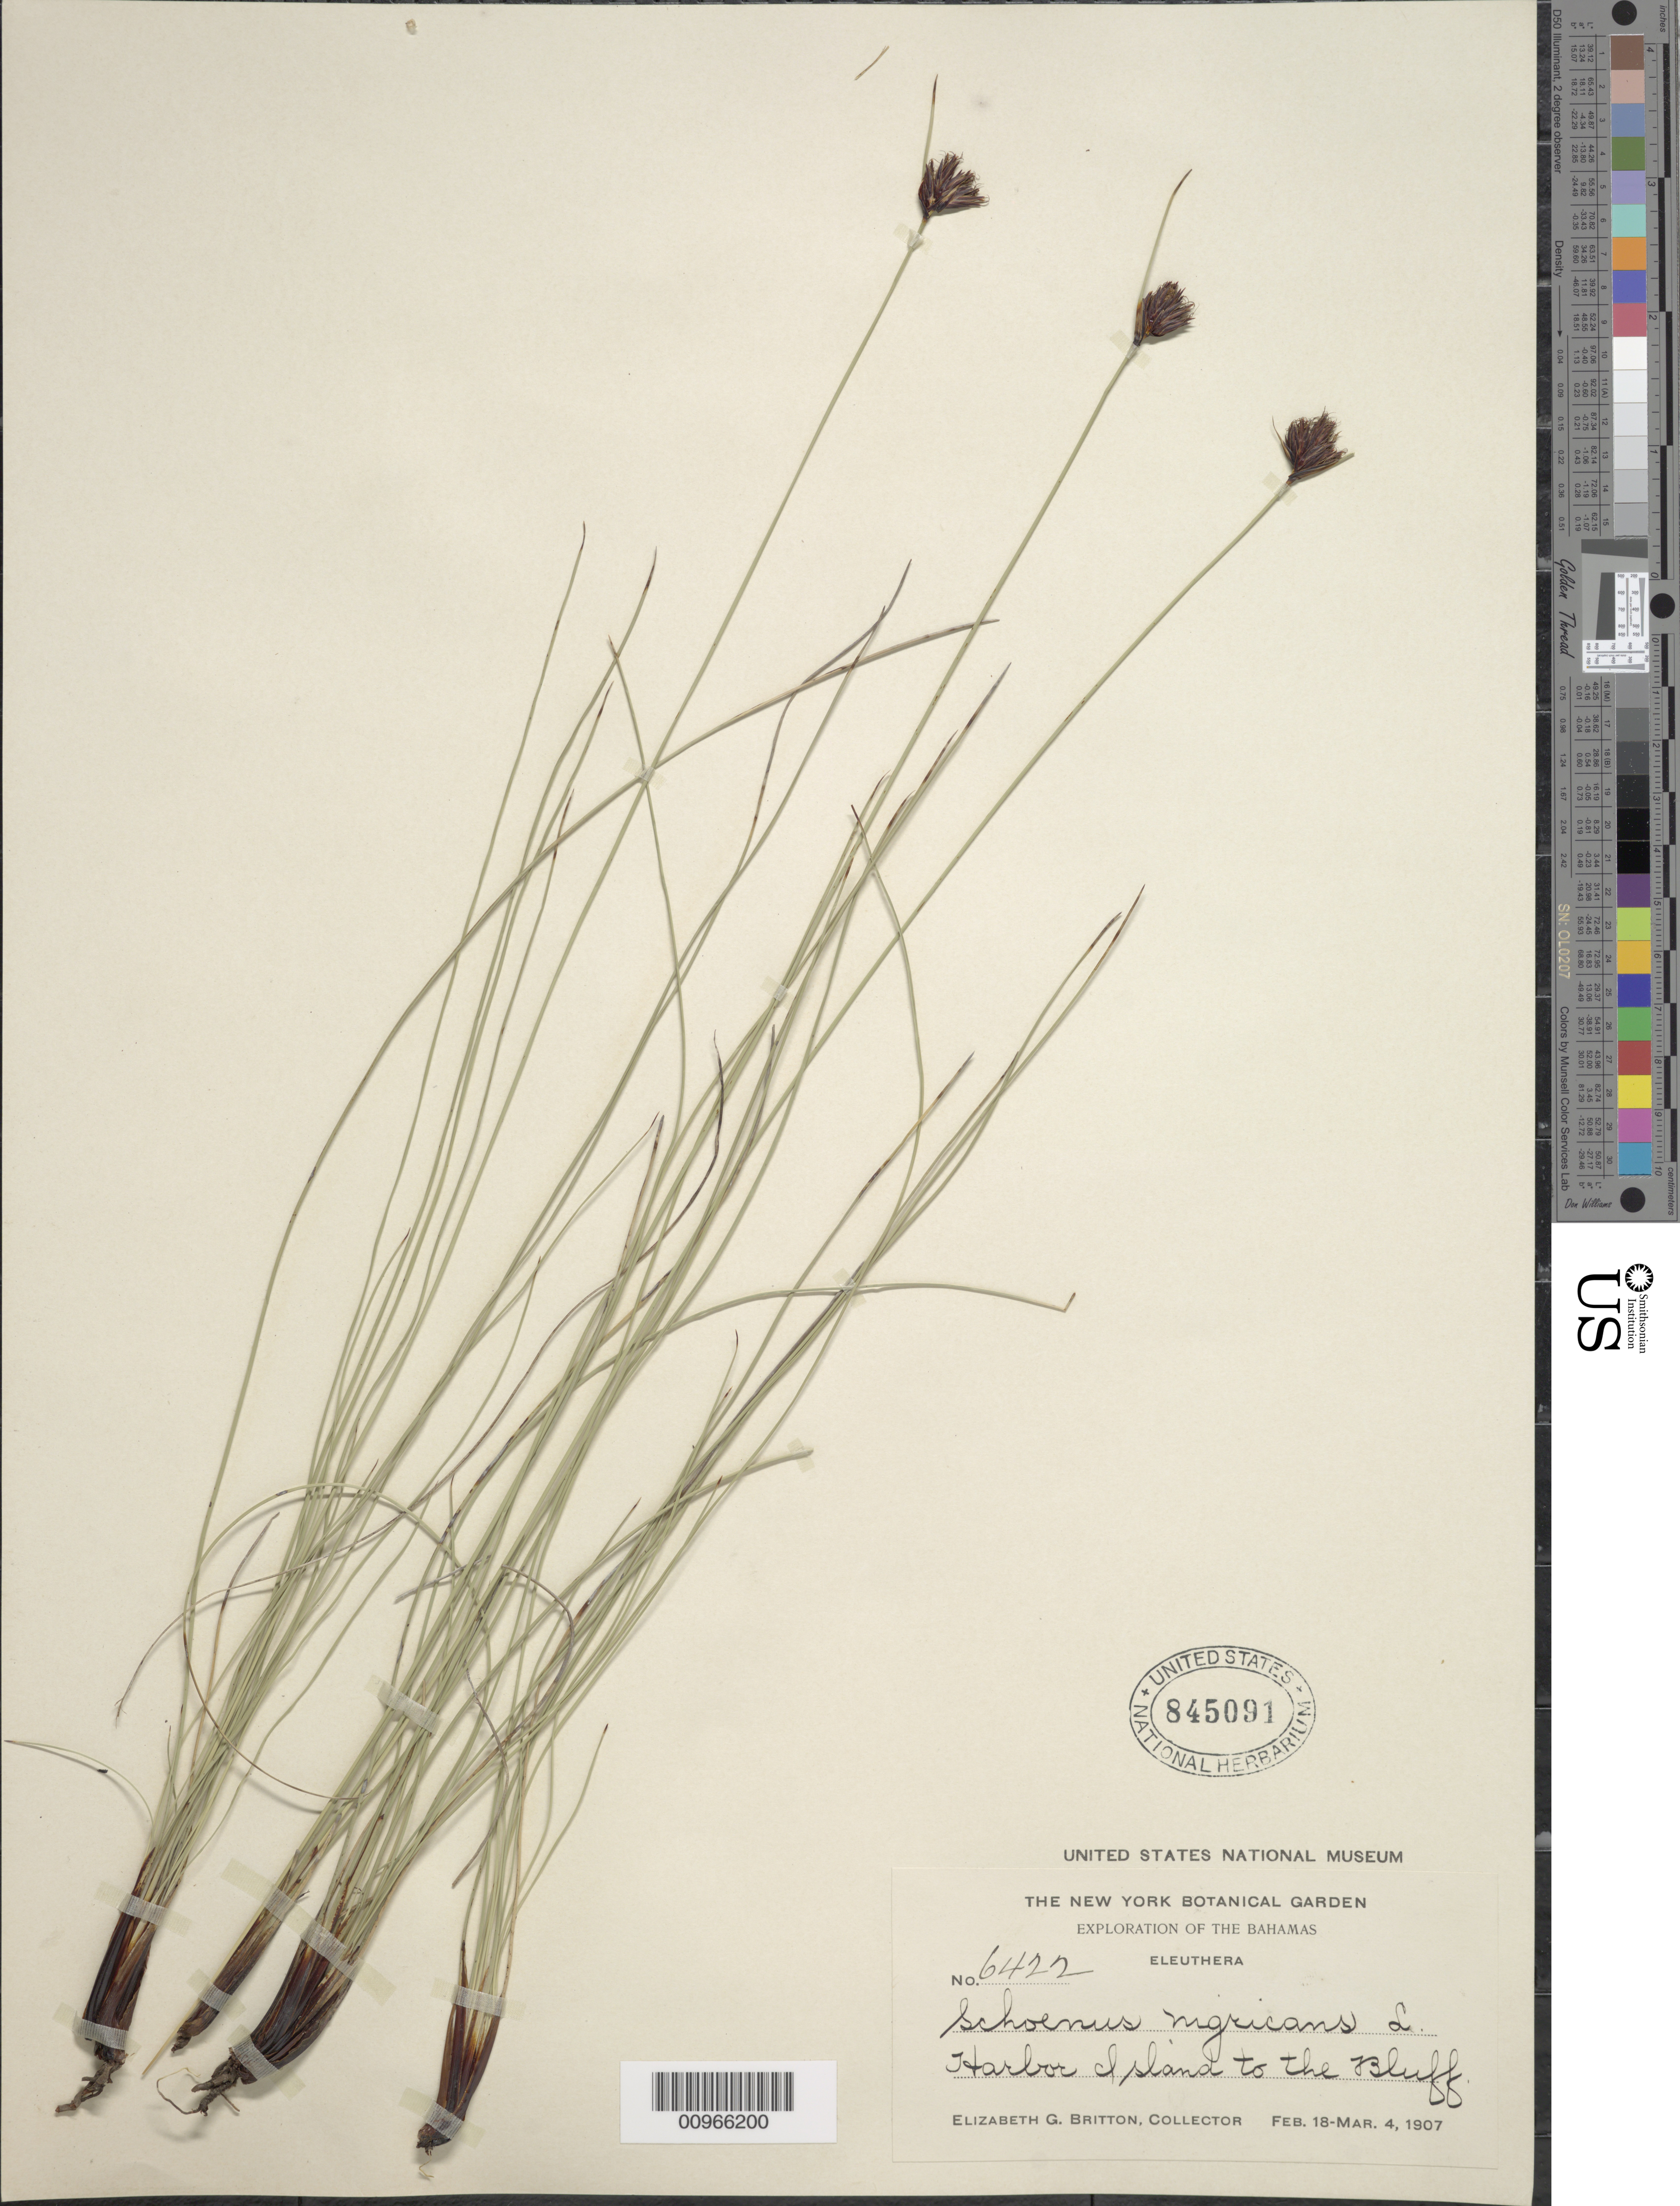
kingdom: Plantae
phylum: Tracheophyta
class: Liliopsida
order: Poales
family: Cyperaceae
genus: Schoenus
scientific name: Schoenus nigricans var. nigricans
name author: L.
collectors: E. G. Britton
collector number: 6422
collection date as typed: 18 Feb 1907 to 04 Mar 1907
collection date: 1907-02-18/1907-03-04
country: Bahamas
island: Eleuthera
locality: Harbor Island to the Bluff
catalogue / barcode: US 845091